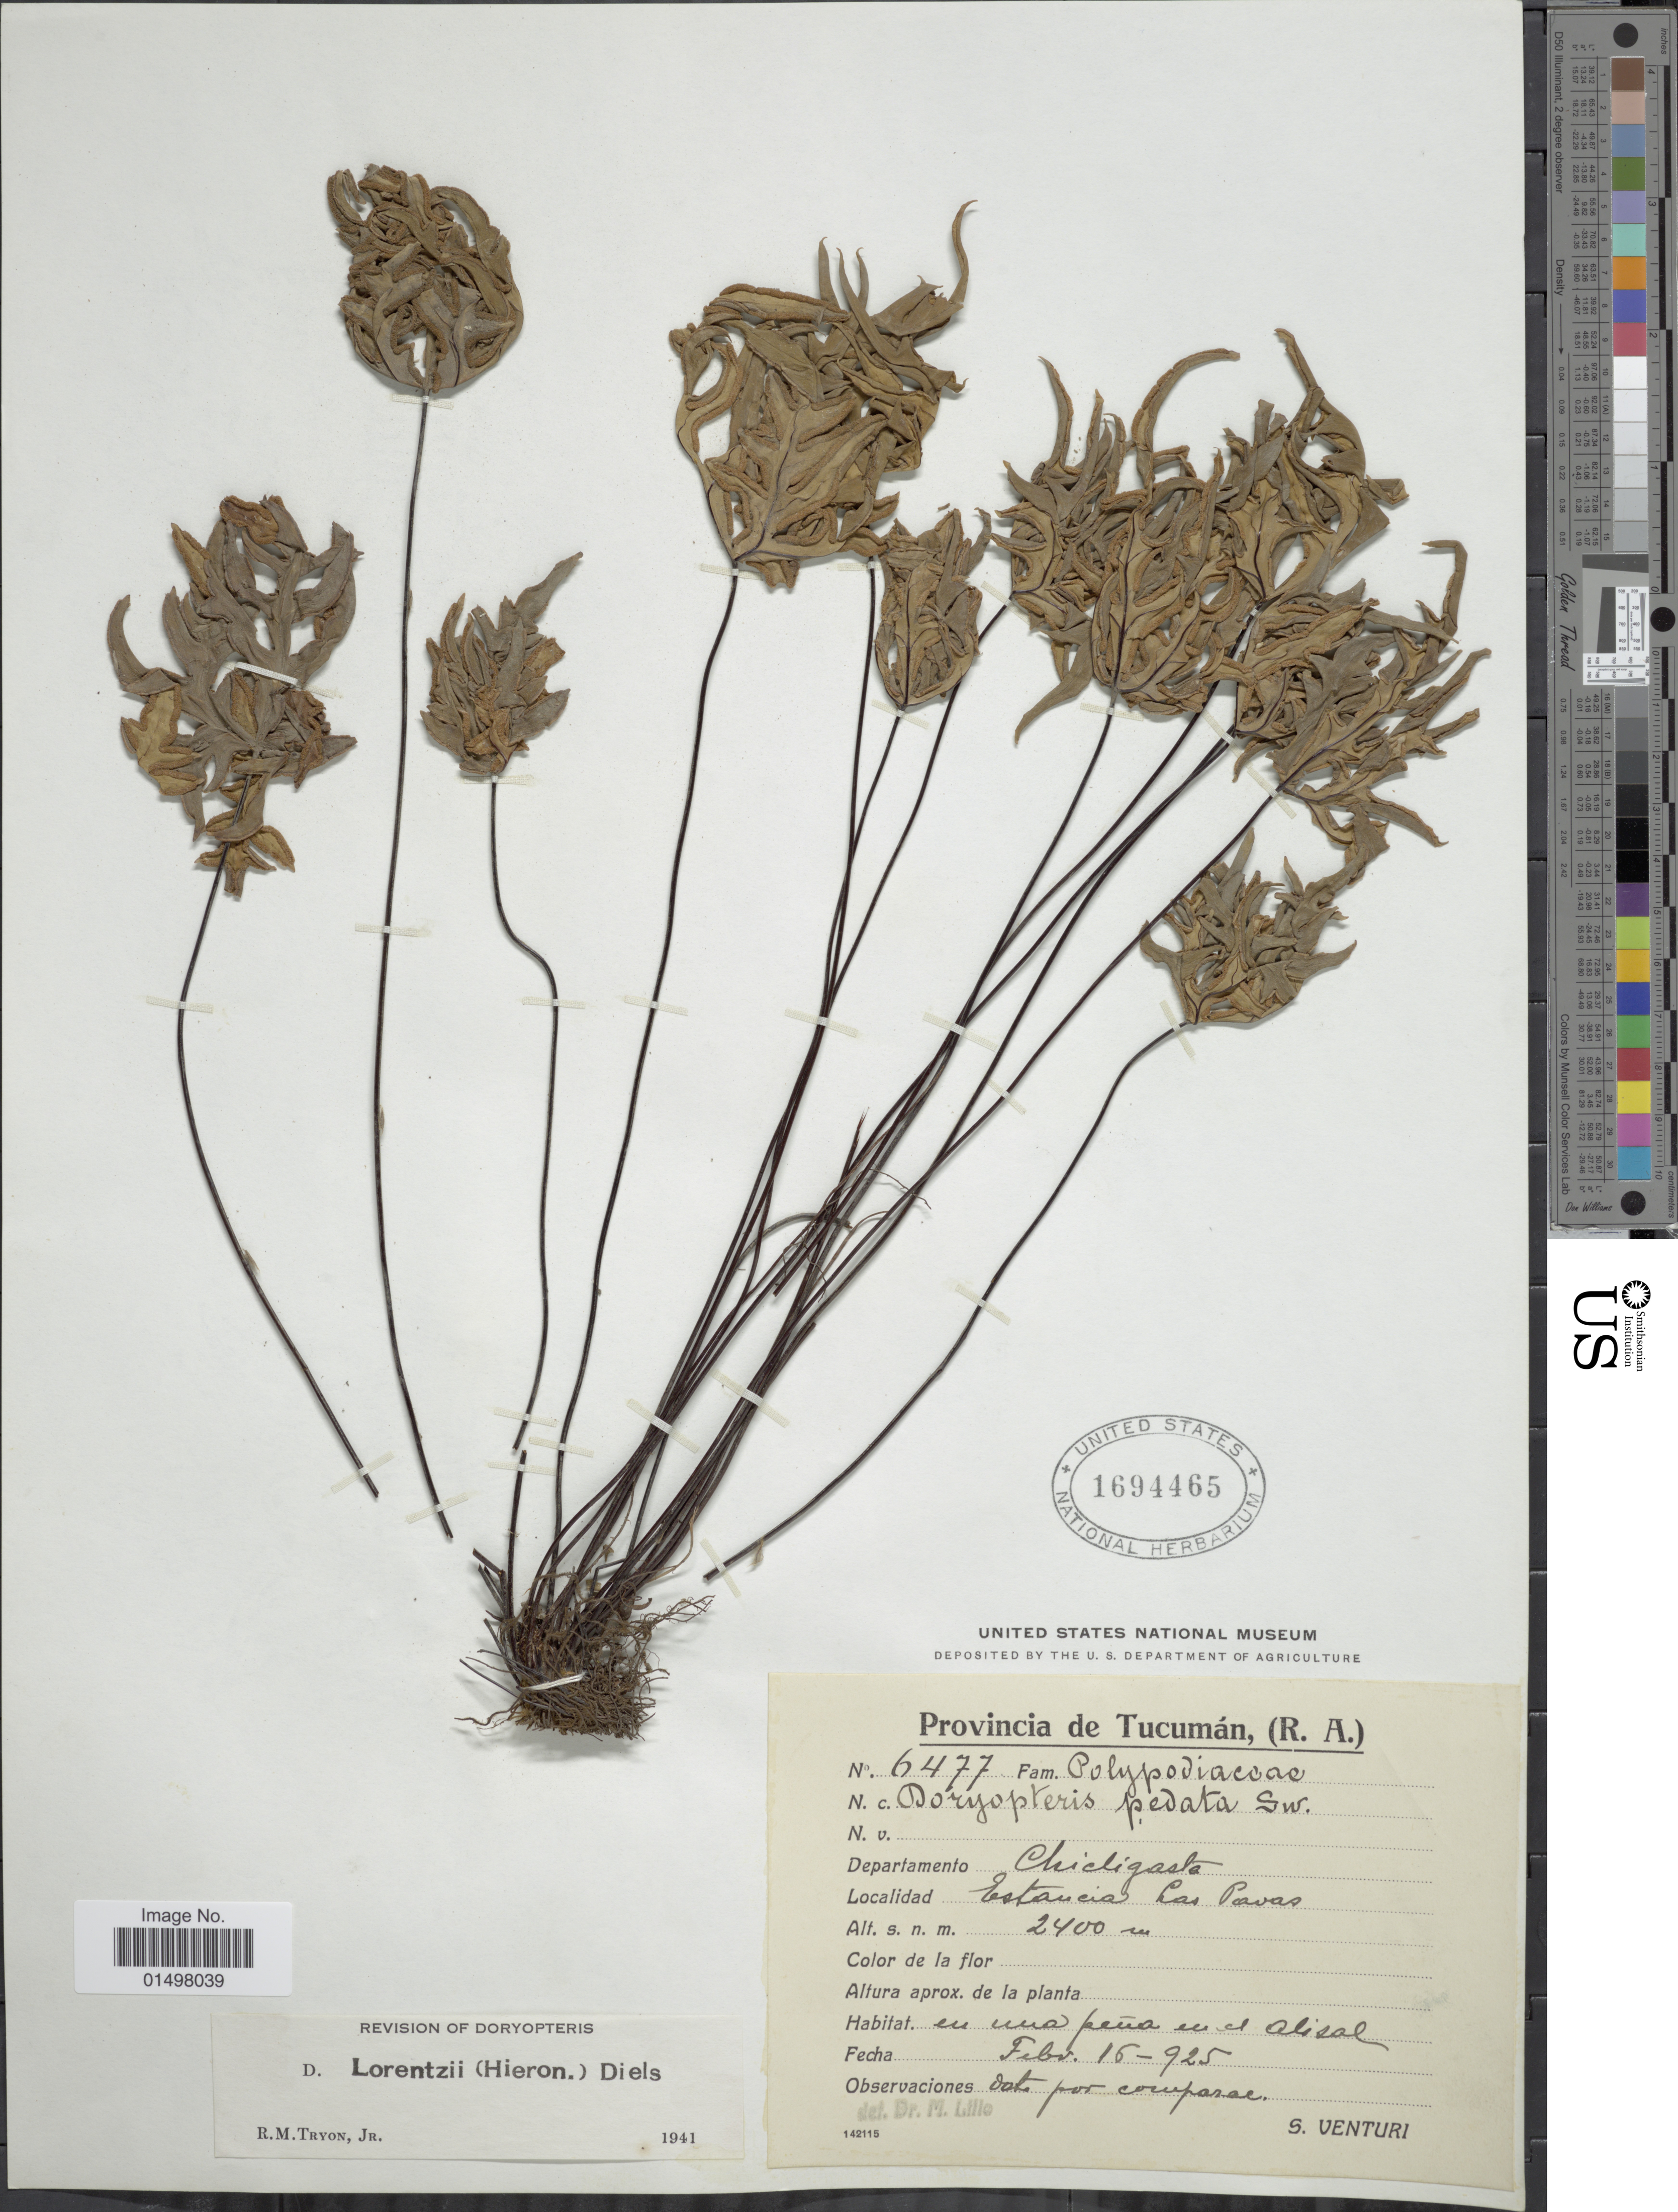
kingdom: Plantae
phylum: Tracheophyta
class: Polypodiopsida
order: Polypodiales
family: Pteridaceae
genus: Doryopteris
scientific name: Doryopteris lorentzii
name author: (Diels) Hieron.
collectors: S. Venturi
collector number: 6477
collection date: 1925-02-15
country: Argentina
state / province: Tucuman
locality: Provincia Tucuman, (R. A.). Departamento Chicligasta. Estancia Las Pavas.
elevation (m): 2400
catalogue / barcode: US 1694465